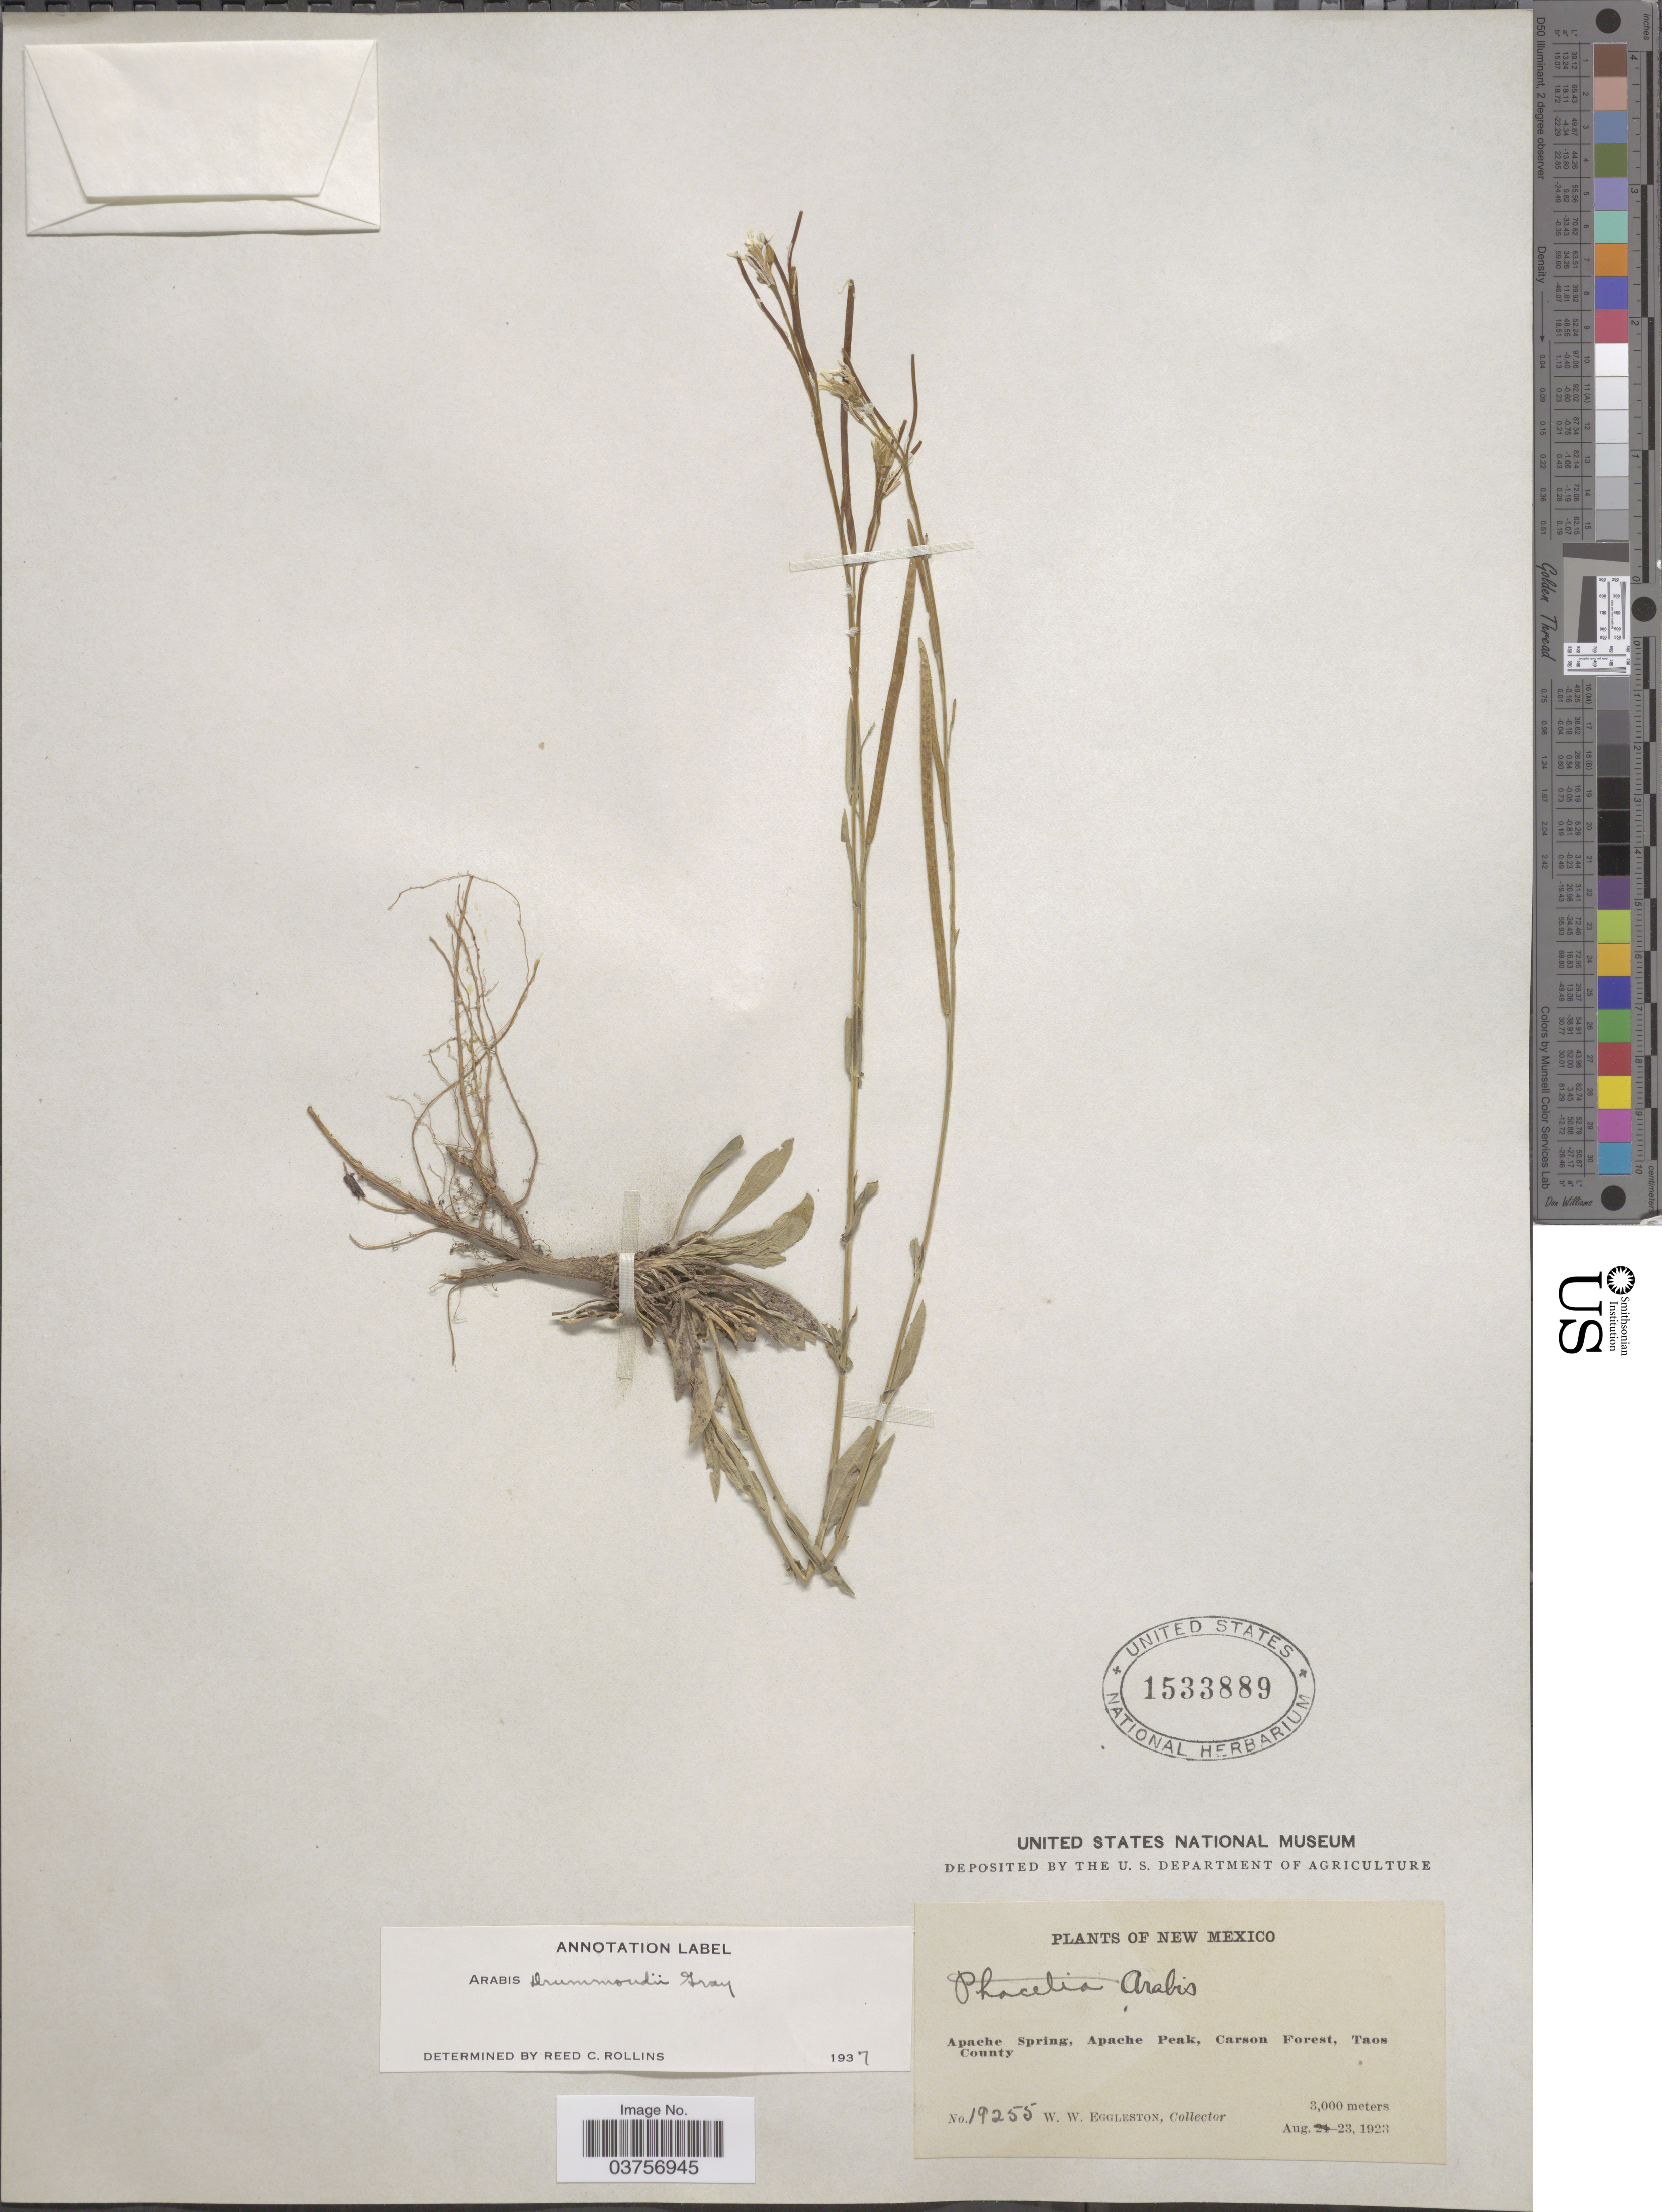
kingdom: Plantae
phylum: Tracheophyta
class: Magnoliopsida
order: Brassicales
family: Brassicaceae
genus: Arabis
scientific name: Arabis drummondii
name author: A. Gray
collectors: W. W. Eggleston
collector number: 19255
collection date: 1923-08-23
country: United States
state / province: New Mexico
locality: Apache Spring, Apache Peak, Carson Forest, Taos County.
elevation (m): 3000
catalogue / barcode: US 1533889